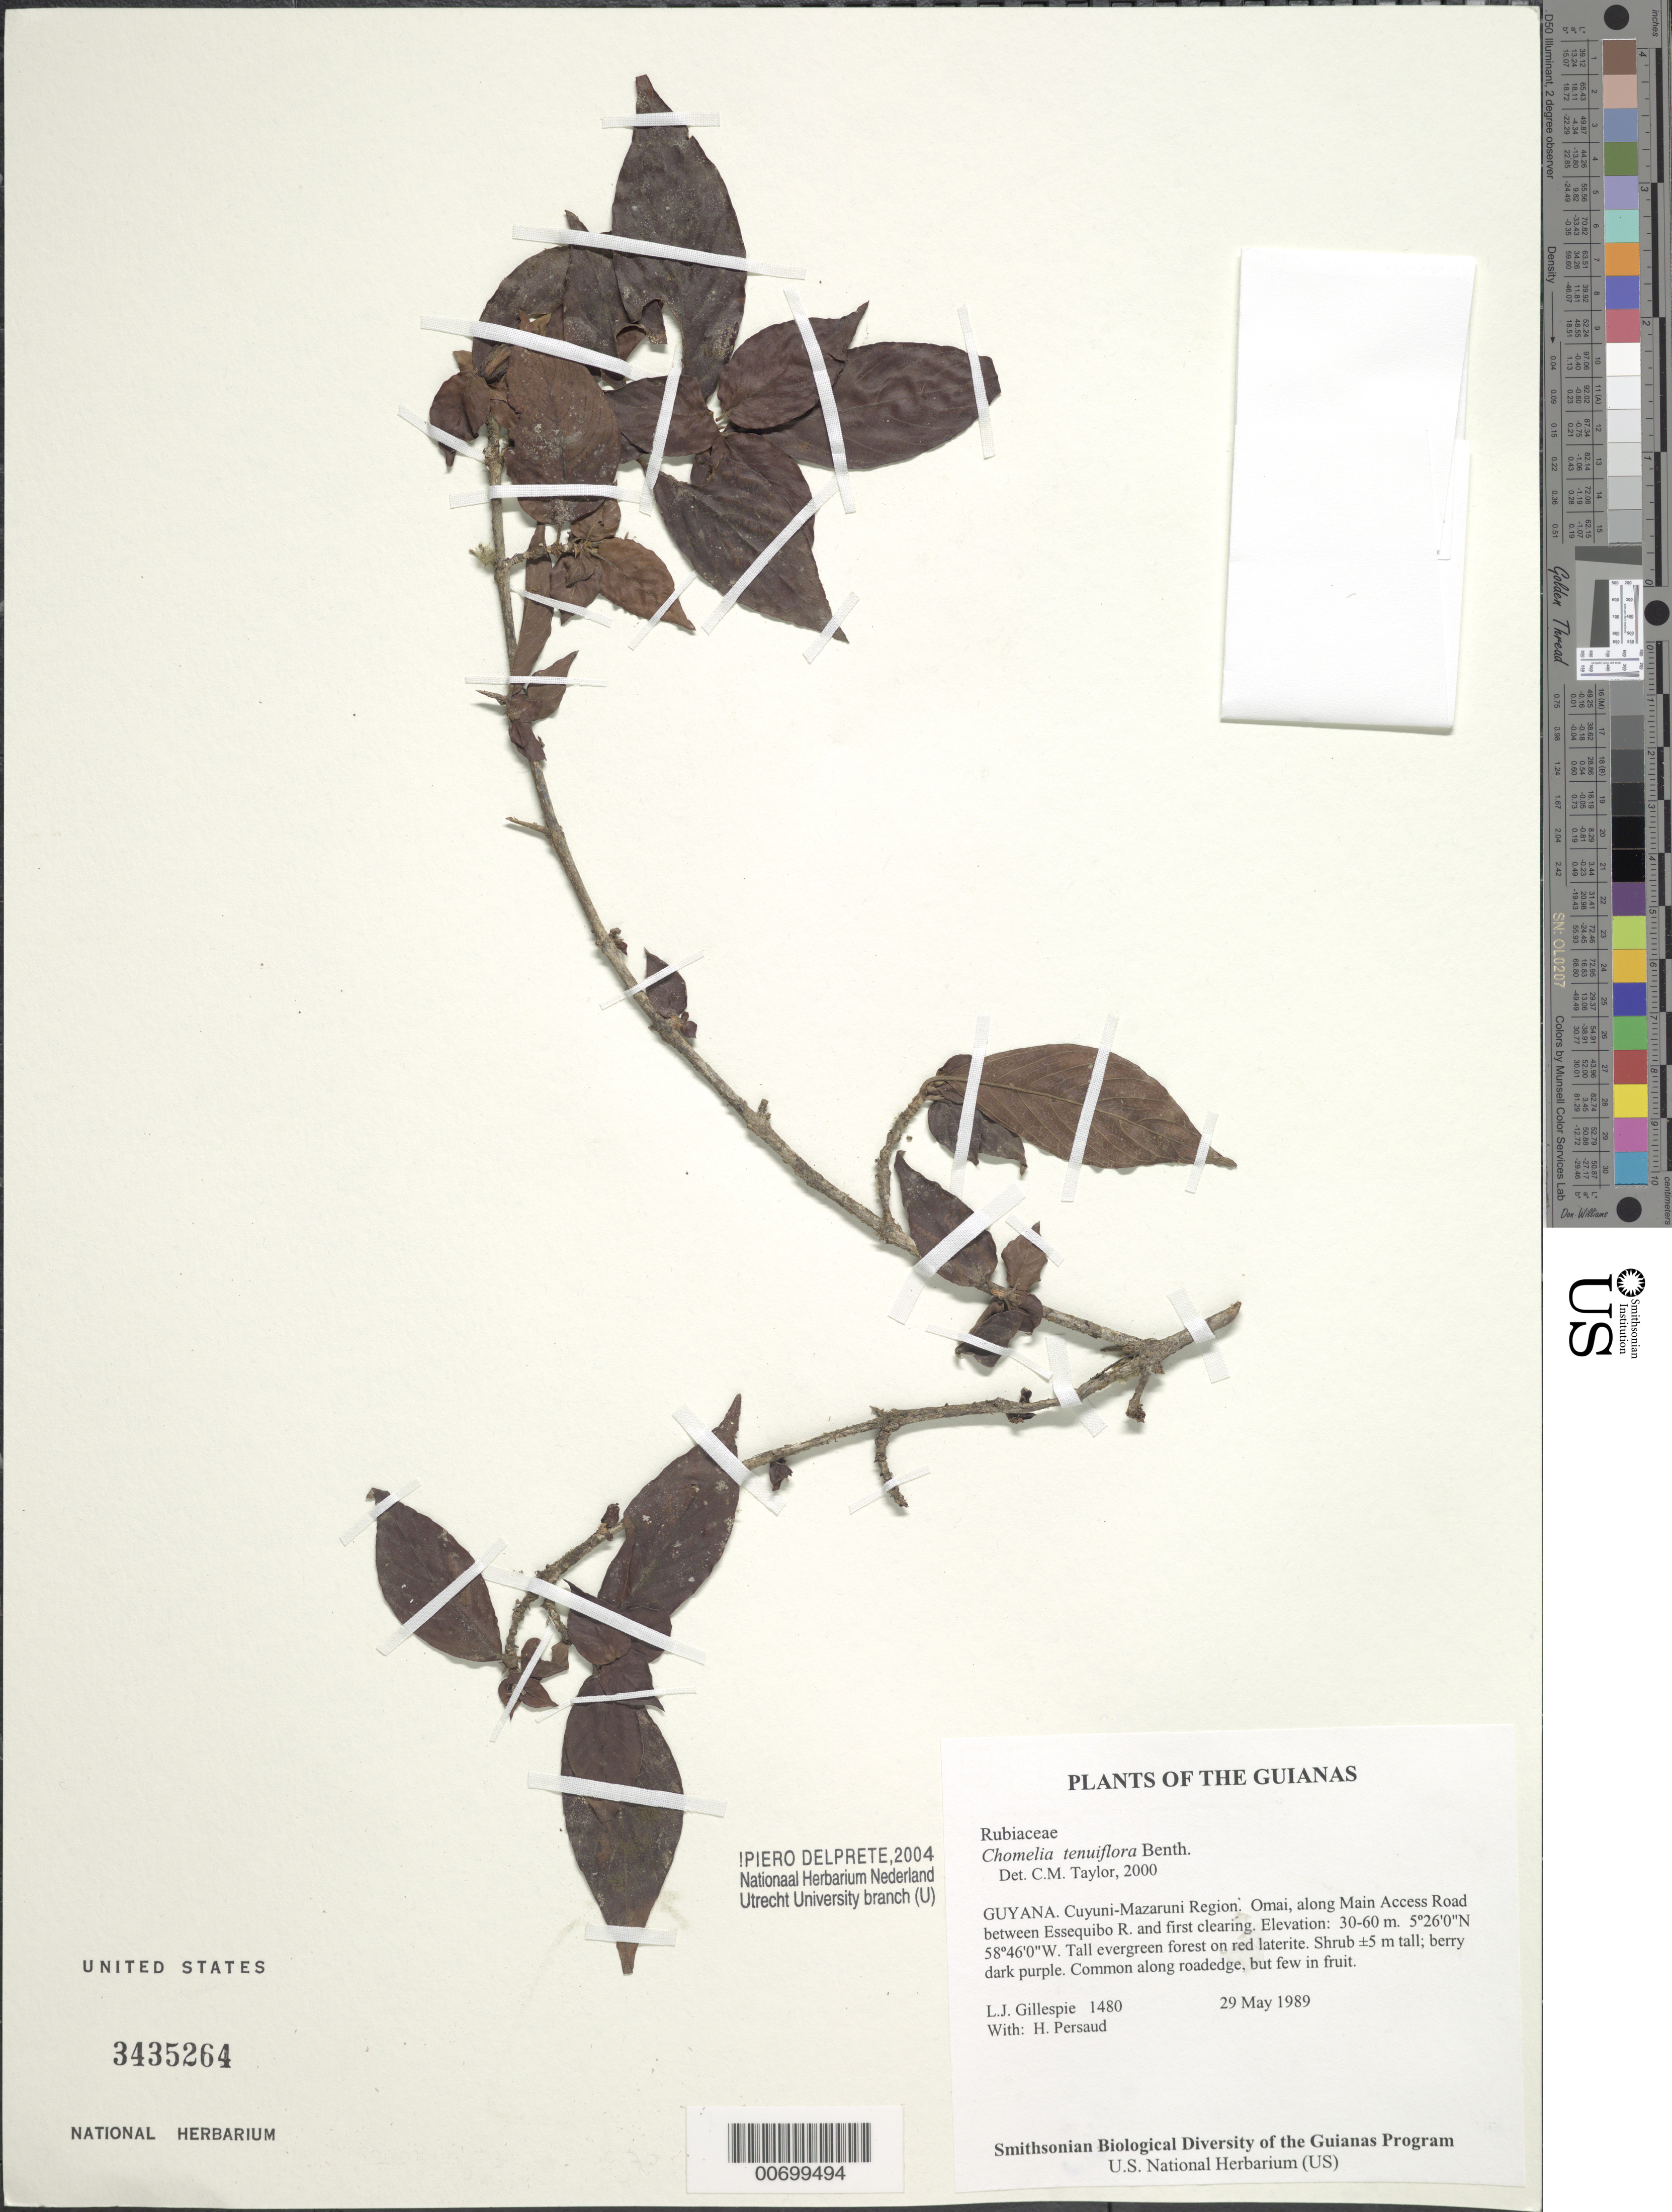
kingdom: Plantae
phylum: Tracheophyta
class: Magnoliopsida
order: Gentianales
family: Rubiaceae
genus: Chomelia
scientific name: Chomelia tenuiflora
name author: Benth.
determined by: Taylor, Charlotte M.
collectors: L. J. Gillespie & H. Persaud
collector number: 1480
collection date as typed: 29 May 1989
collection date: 1989-05-29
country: Guyana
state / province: Cuyuni-Mazaruni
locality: Omai, along Main Access Road between Essequibo R. and first clearing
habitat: Tall evergreen forest on red laterite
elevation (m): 30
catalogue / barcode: US 3435264